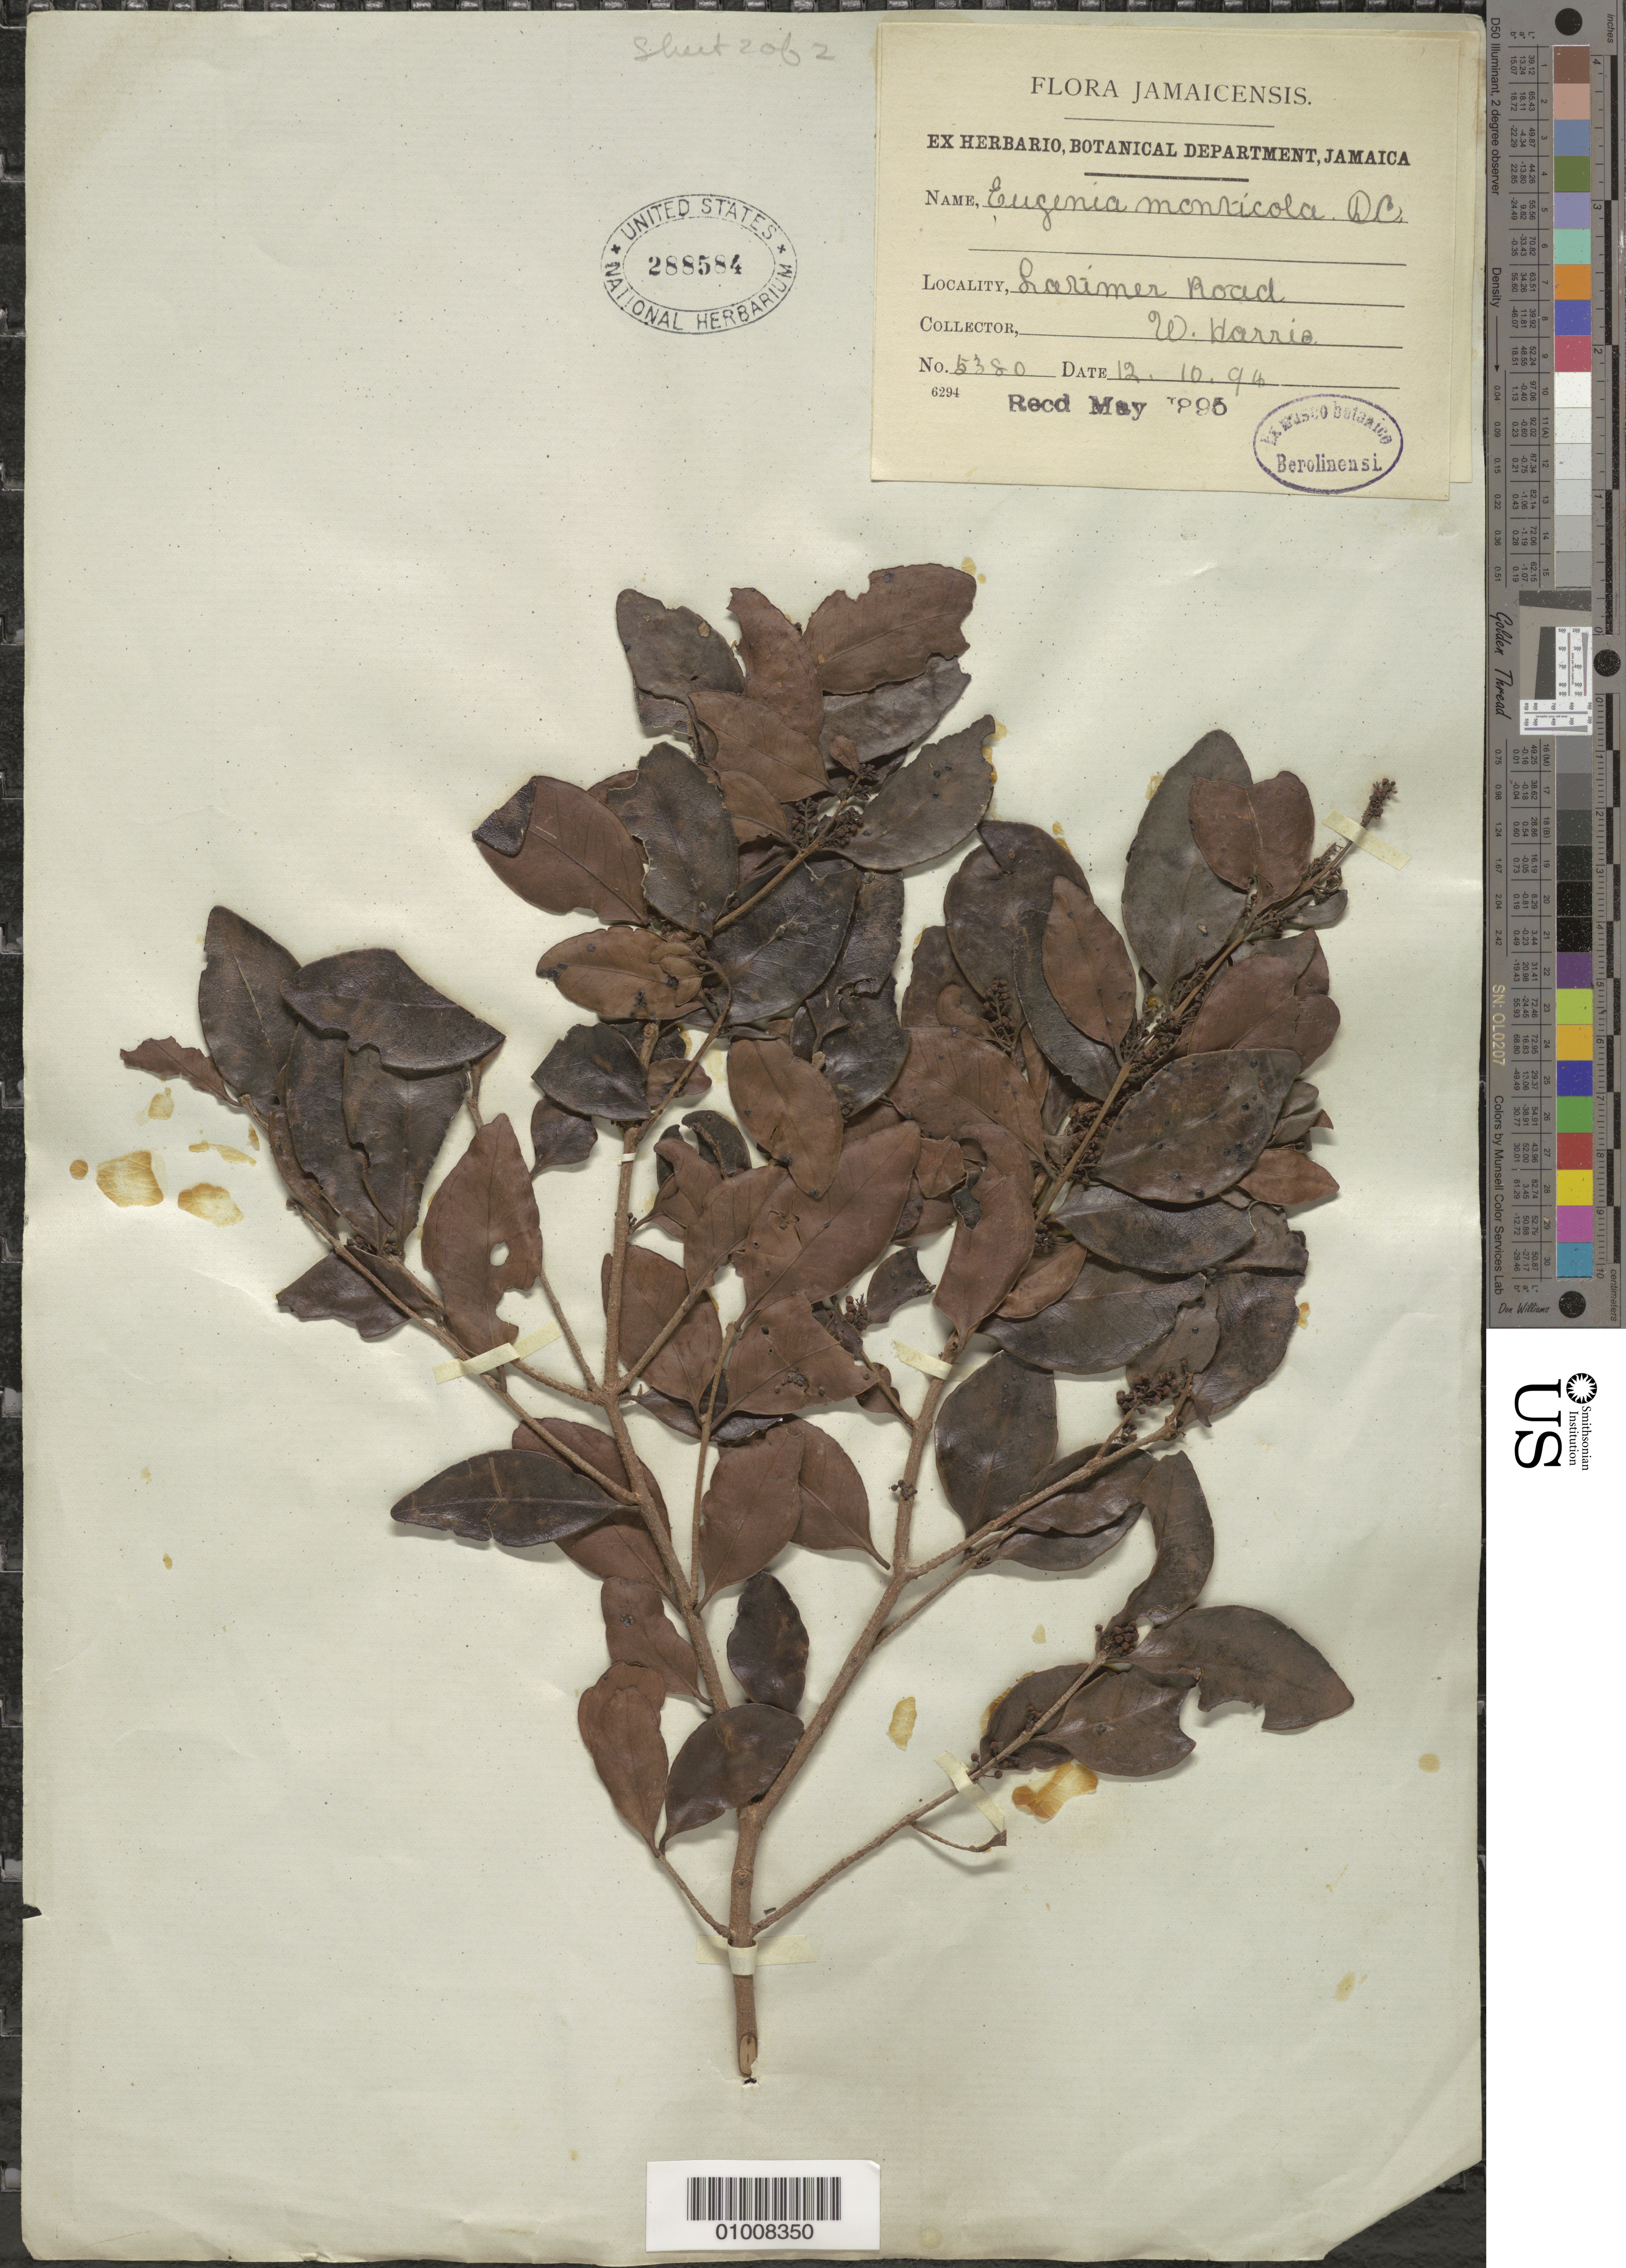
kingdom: Plantae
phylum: Tracheophyta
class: Magnoliopsida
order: Myrtales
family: Myrtaceae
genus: Eugenia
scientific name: Eugenia monticola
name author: (Sw.) DC.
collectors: W. Harris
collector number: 5380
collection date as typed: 12 Oct 1894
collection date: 1894-10-12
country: Jamaica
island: Jamaica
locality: Larimer Road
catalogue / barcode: US 288584